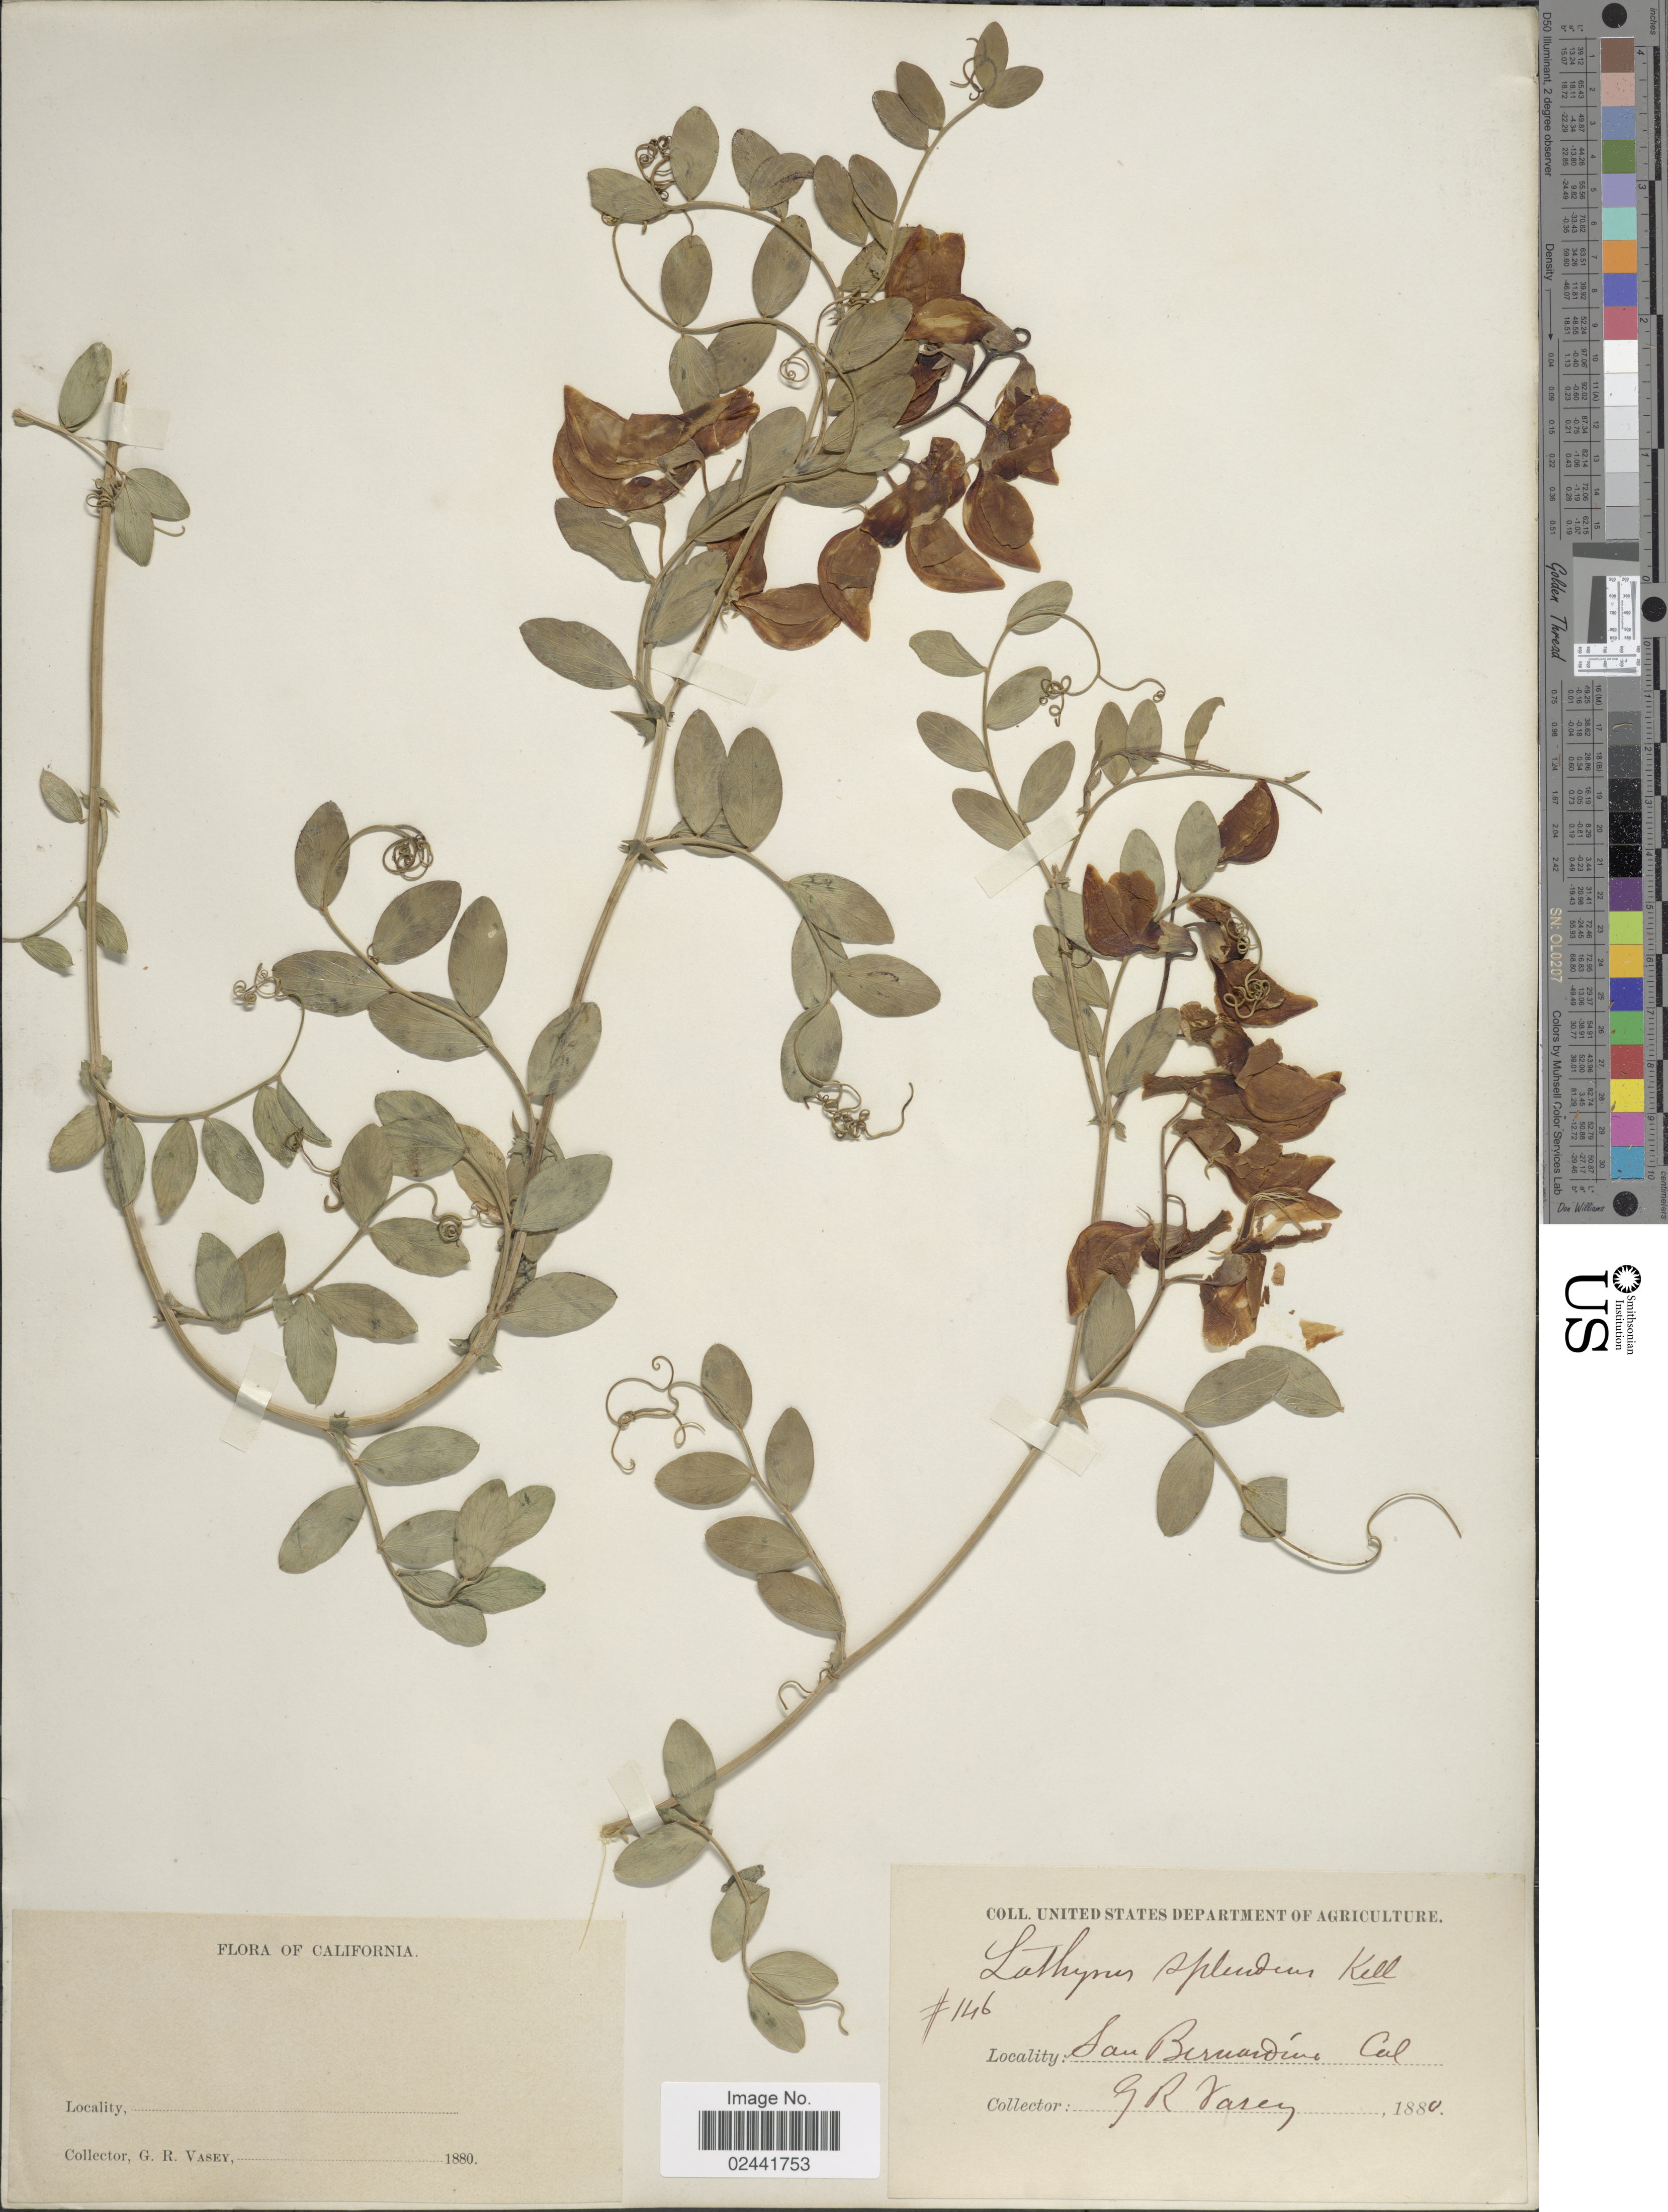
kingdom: Plantae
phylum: Tracheophyta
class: Magnoliopsida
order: Fabales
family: Fabaceae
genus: Lathyrus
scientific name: Lathyrus splendens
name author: Kellogg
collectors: G. R. Vasey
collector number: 146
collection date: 1880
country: United States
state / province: California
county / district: San Bernardino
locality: San Bernardino